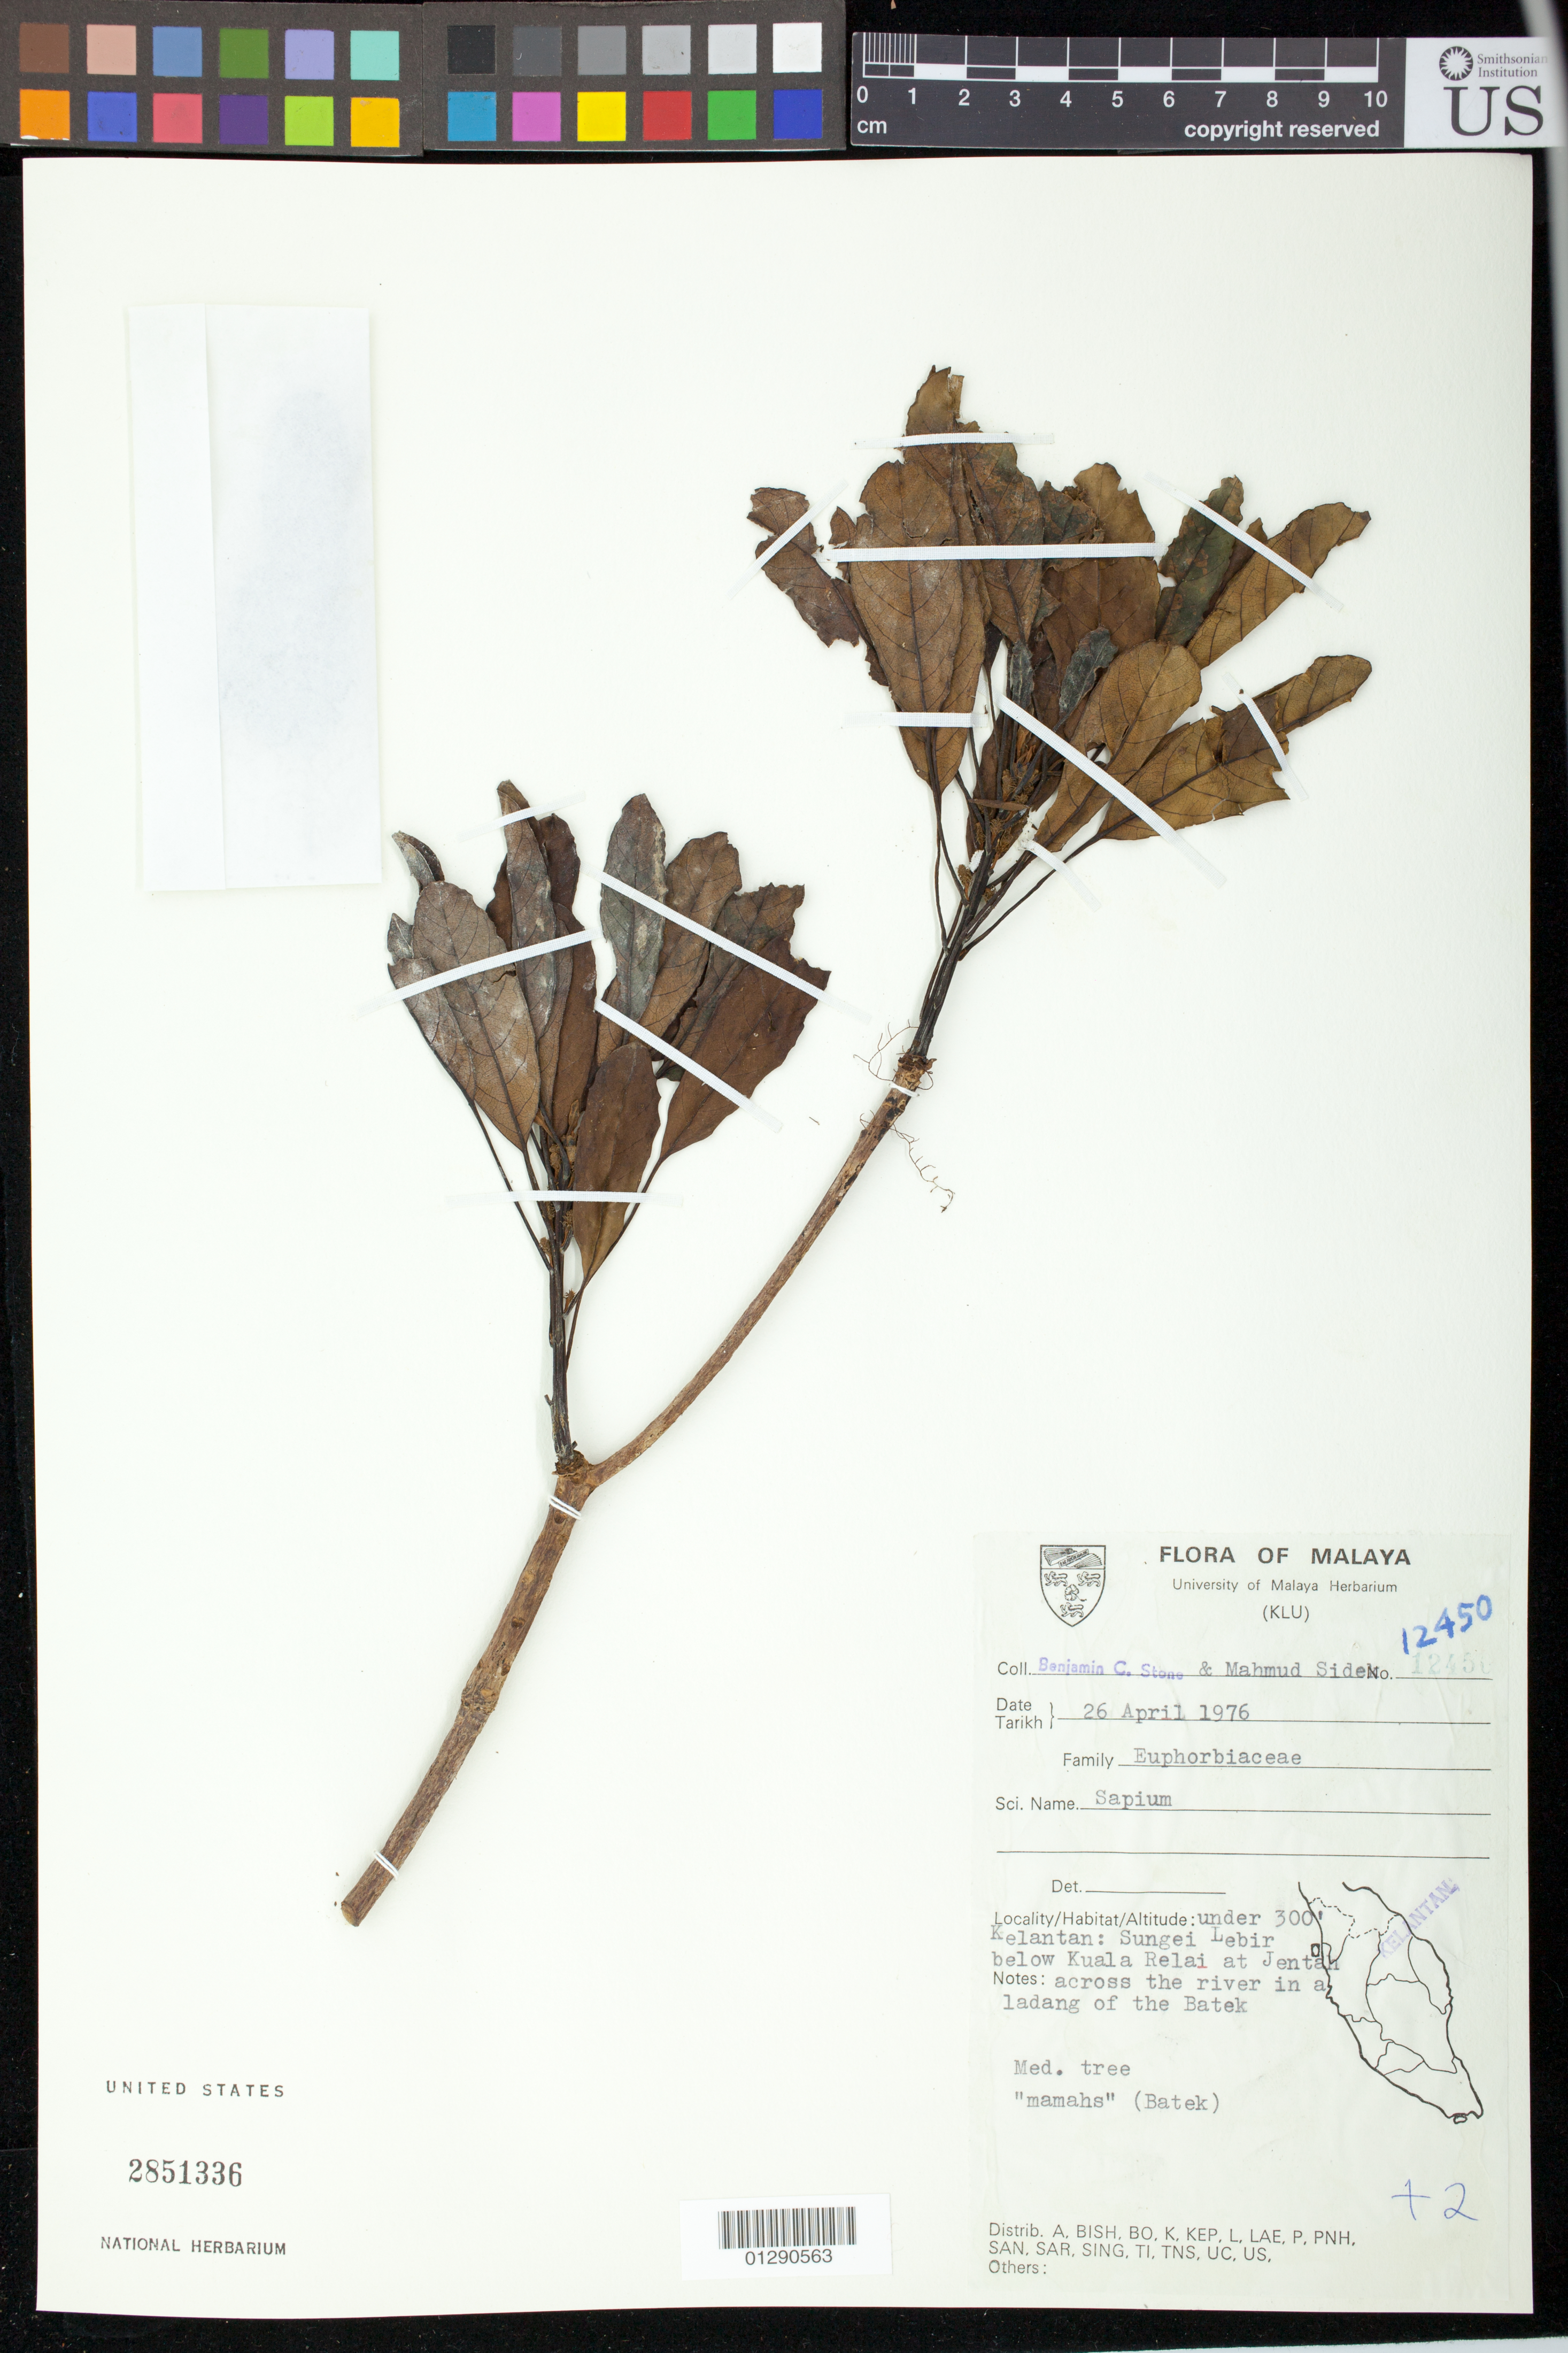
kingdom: Plantae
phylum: Tracheophyta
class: Magnoliopsida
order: Malpighiales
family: Euphorbiaceae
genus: Sapium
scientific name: Sapium sp.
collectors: B. C. Stone & M. Sidek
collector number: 12450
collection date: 1976-04-26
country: Malaysia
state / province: Kelantan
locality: Sungei Lebir below Kuala Relai at Jentah across the river in a ladang of the Batek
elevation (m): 0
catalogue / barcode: US 2851336